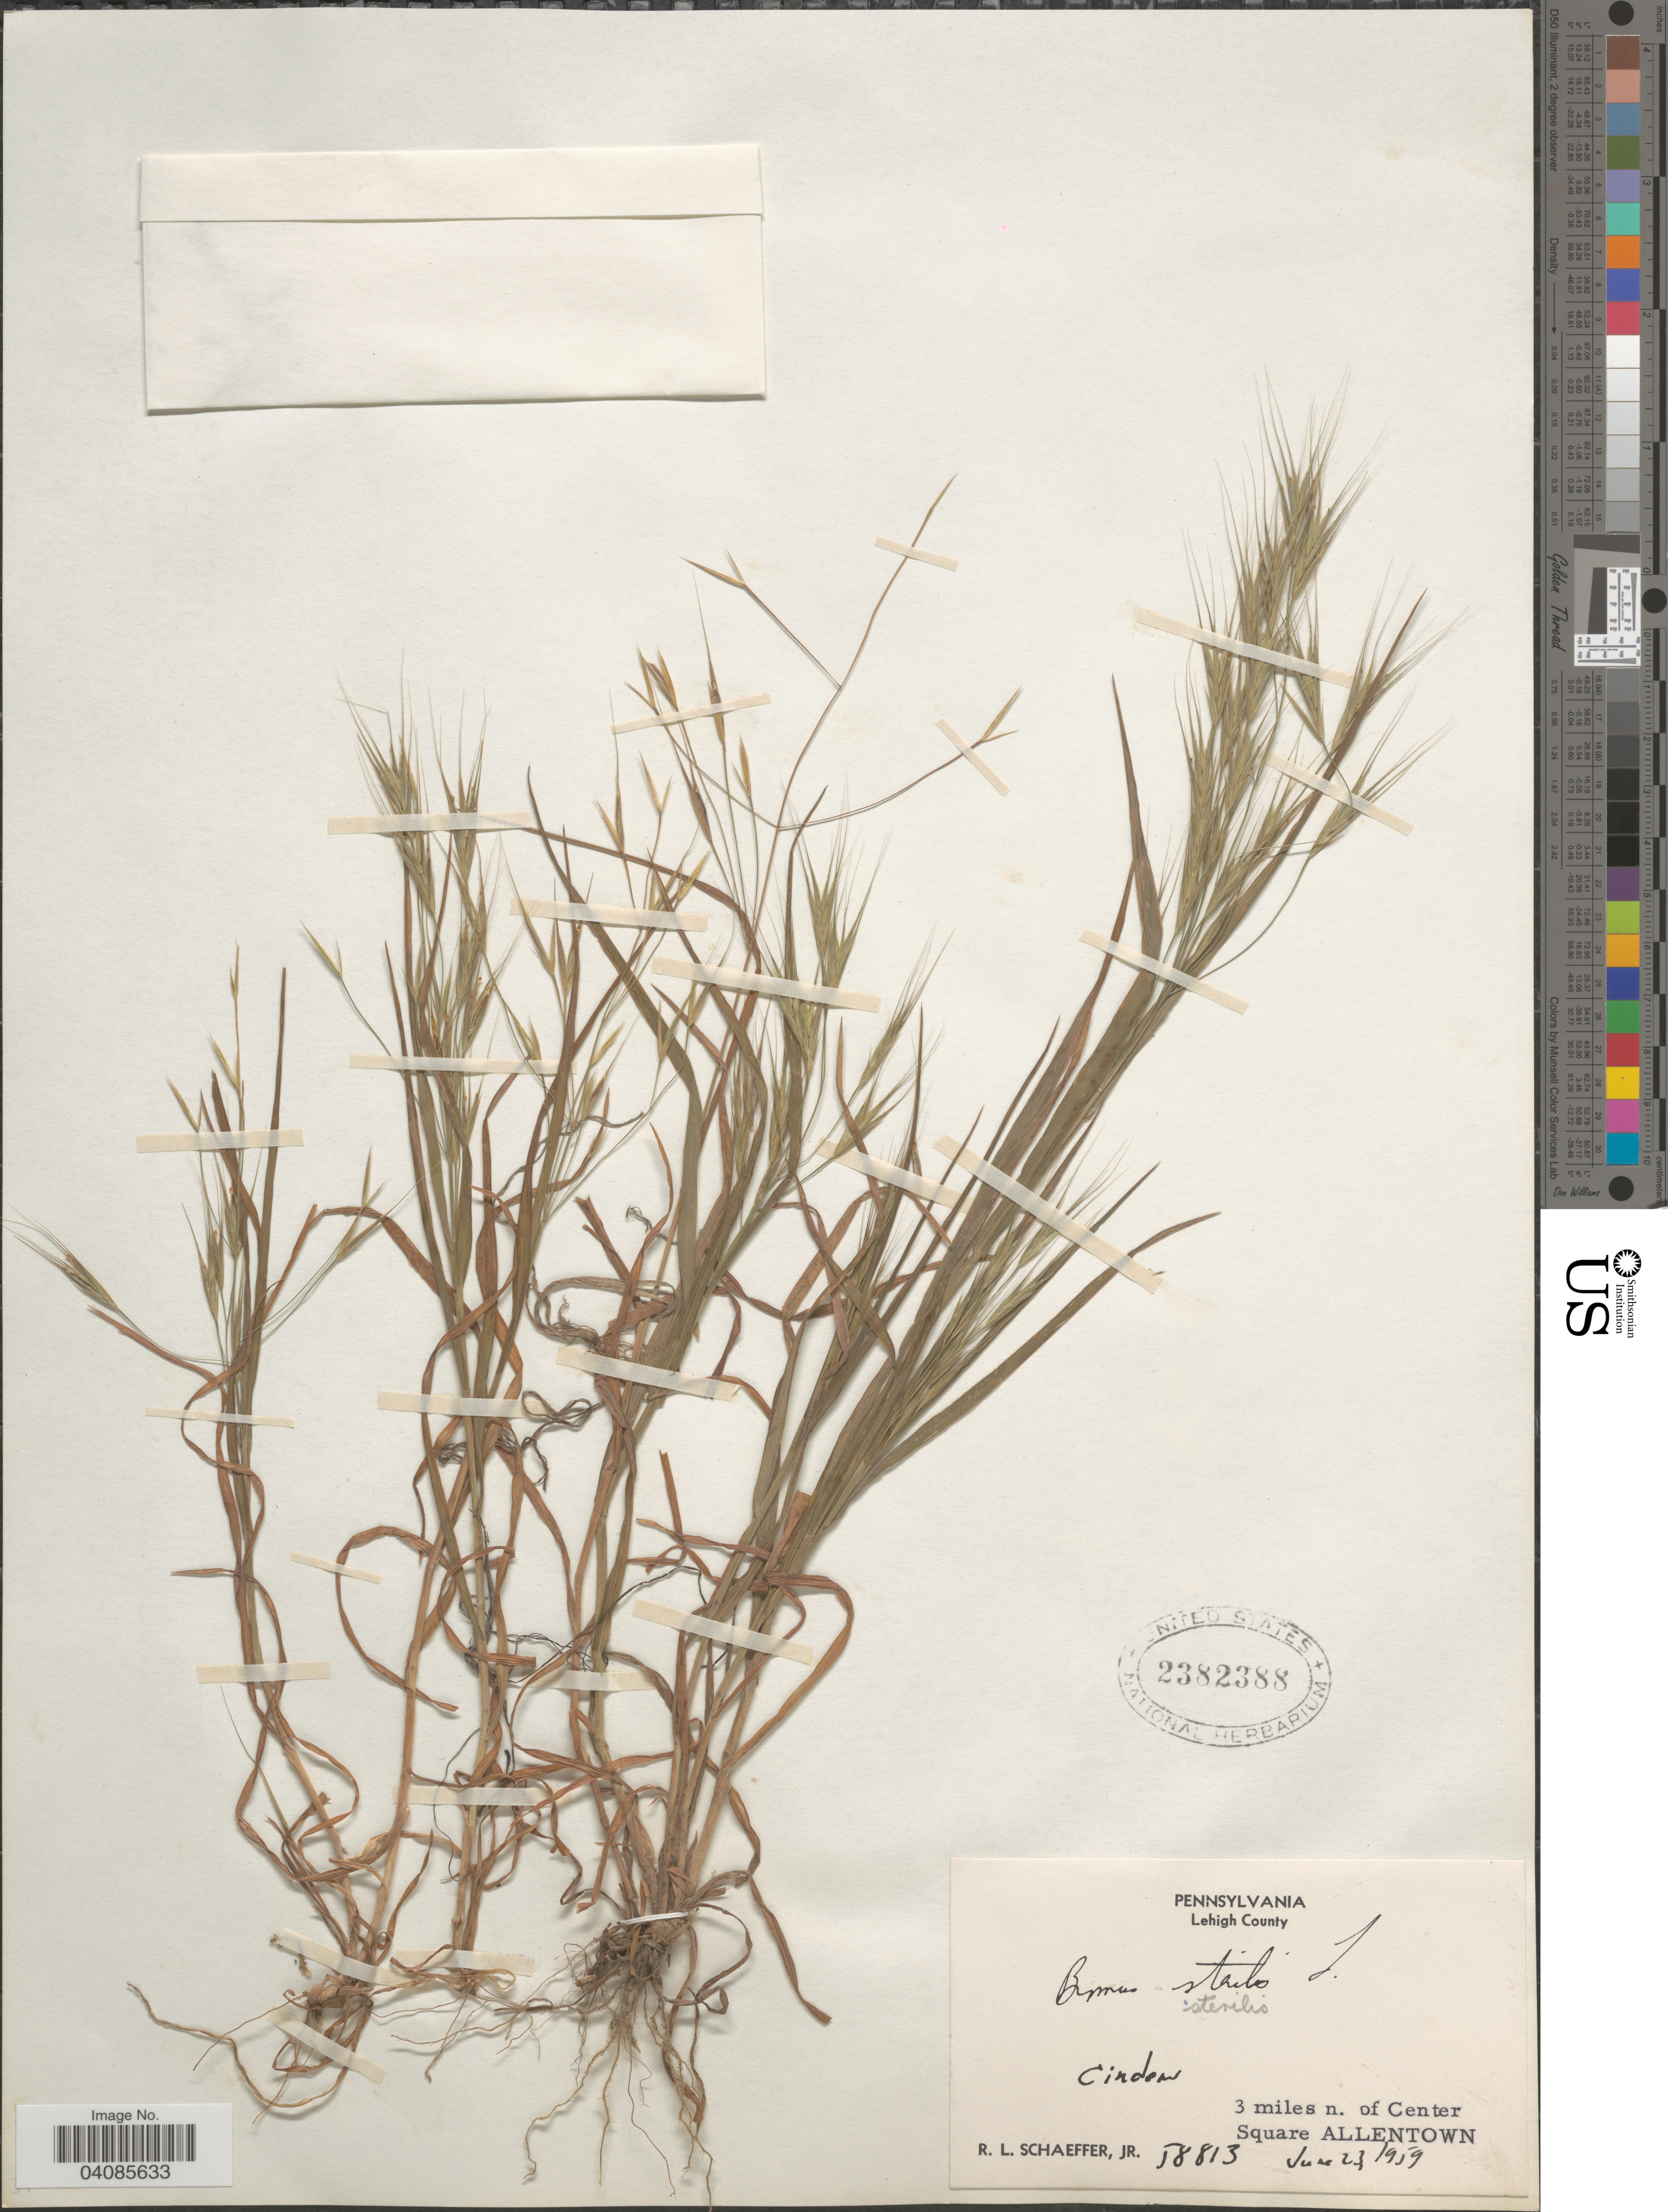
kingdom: Plantae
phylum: Tracheophyta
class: Liliopsida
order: Poales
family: Poaceae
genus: Bromus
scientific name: Bromus sterilis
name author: L.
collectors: R. L. Schaeffer Jr.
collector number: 58813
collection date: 1959-06-23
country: United States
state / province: Pennsylvania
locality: Lehigh County. Cinders. 3 miles n. of Center Square Allentown.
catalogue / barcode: US 2382388